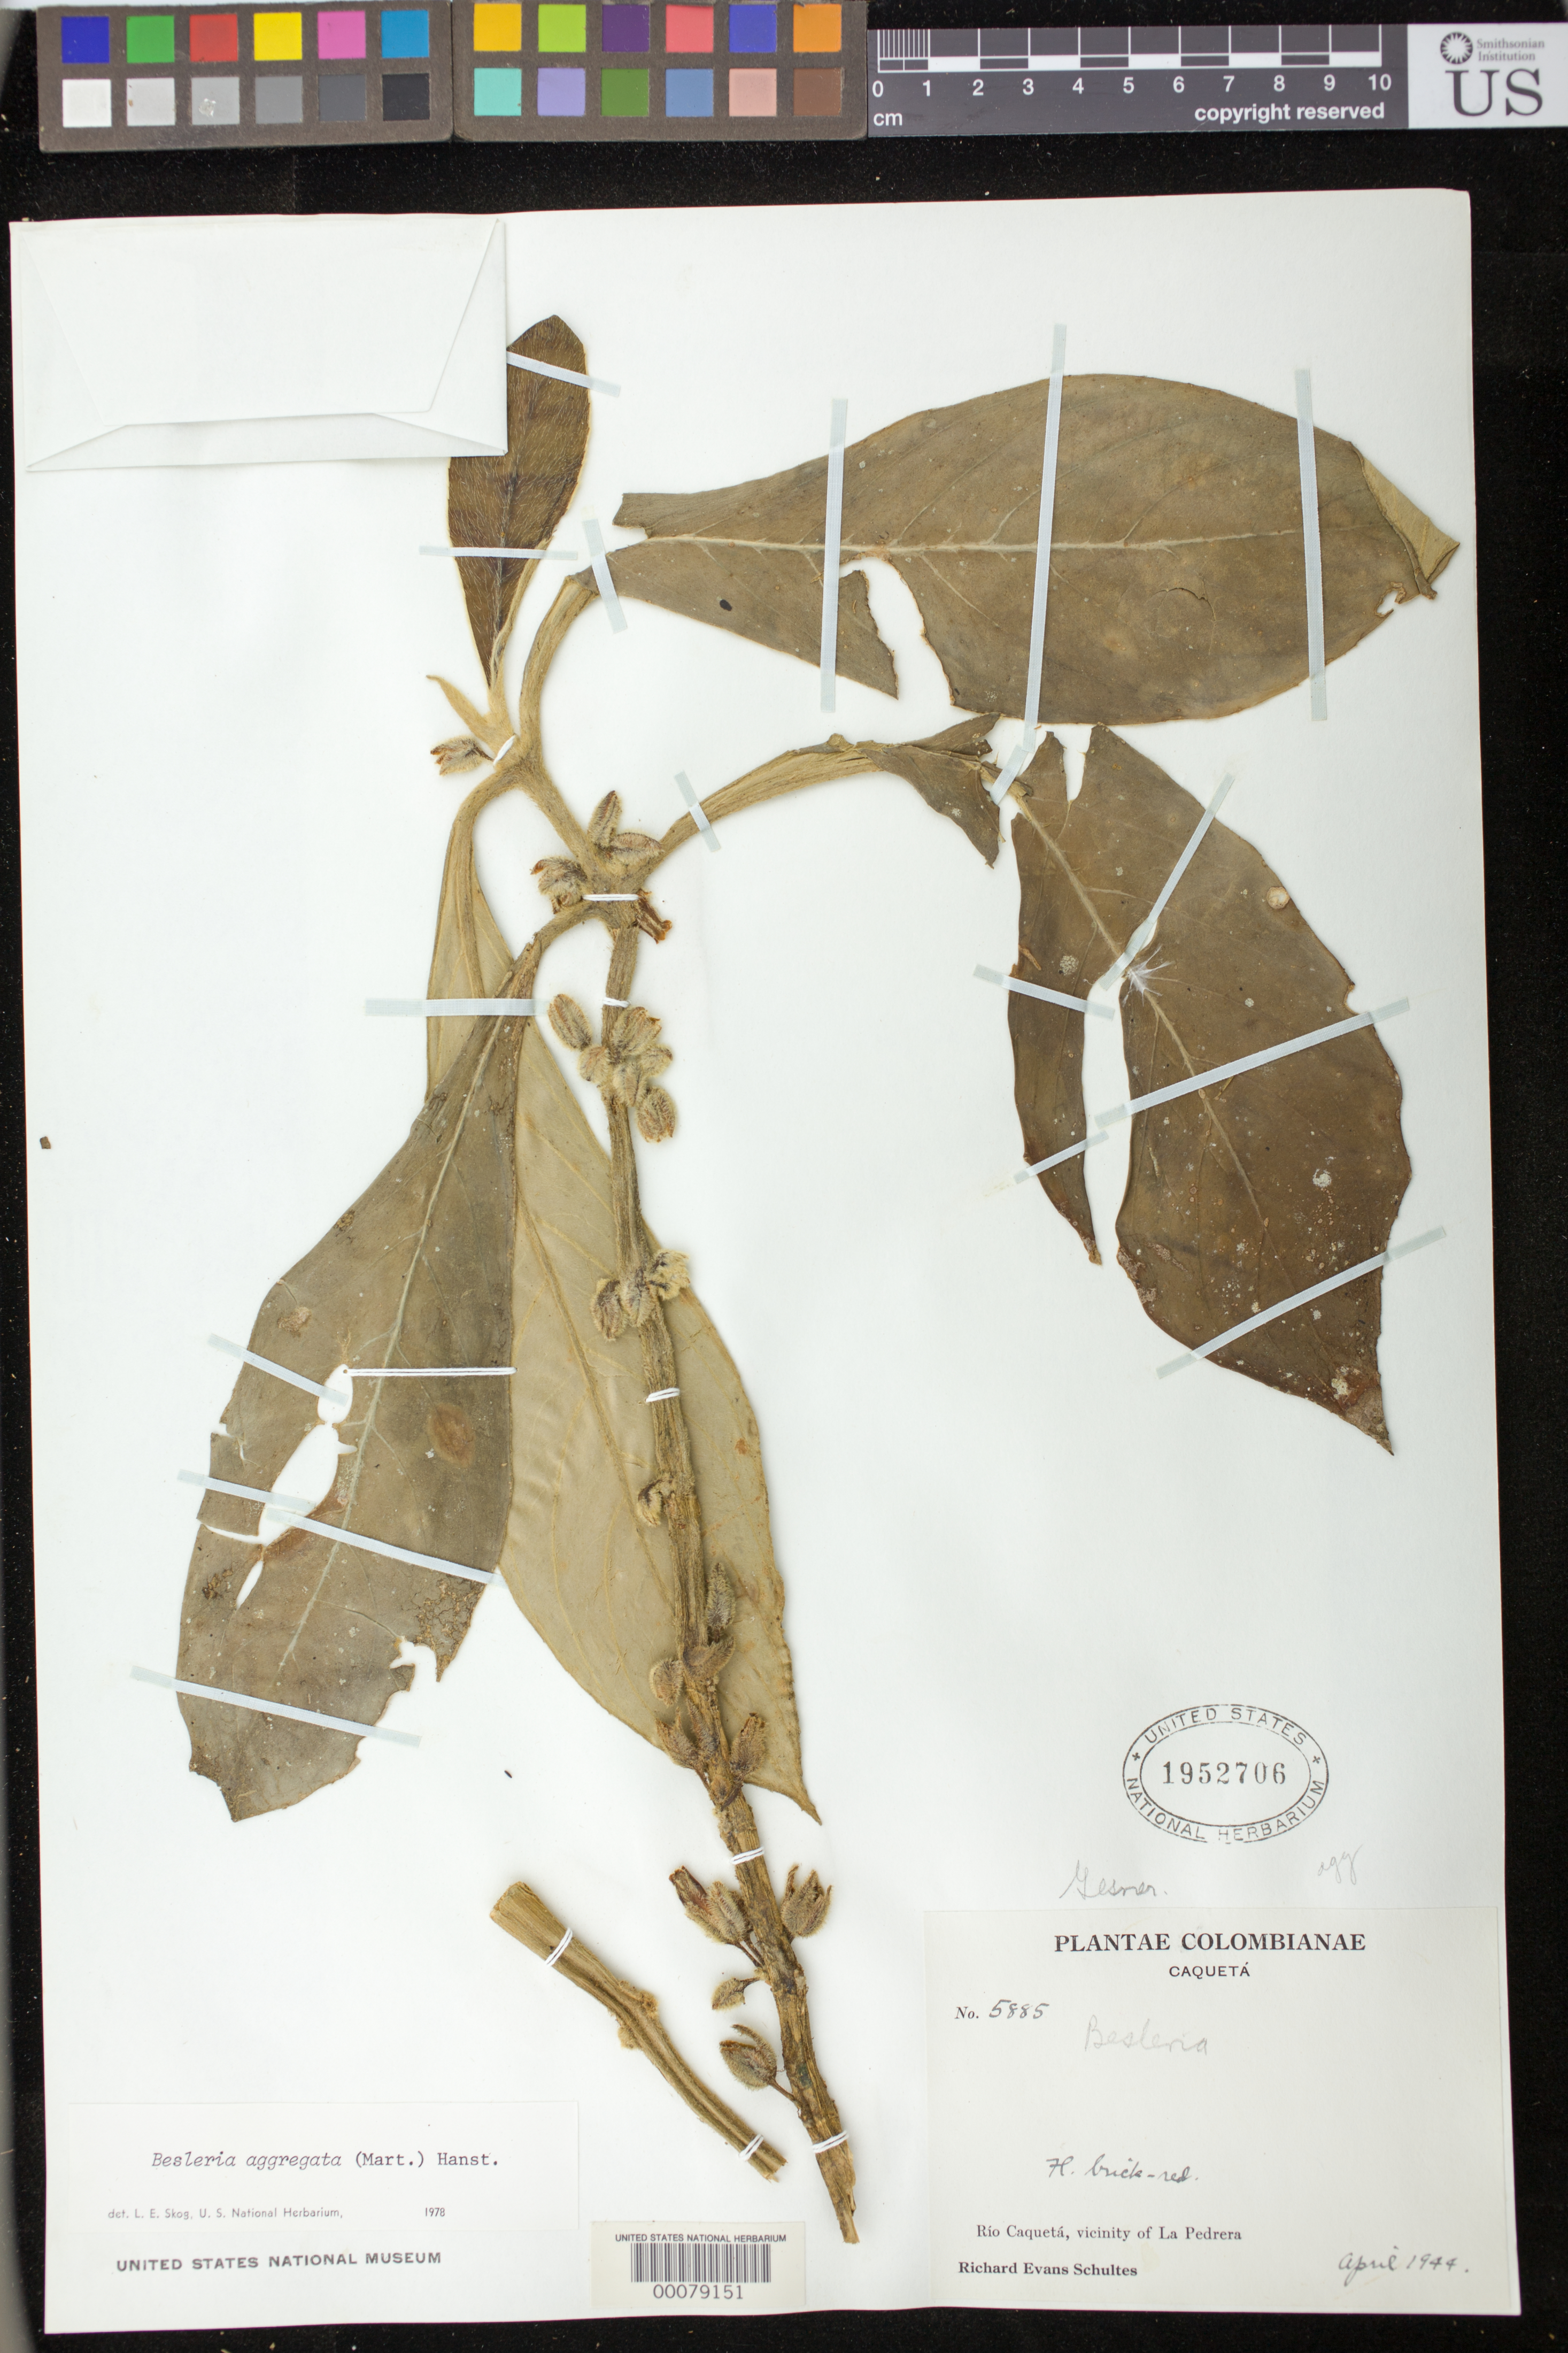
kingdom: Plantae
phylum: Tracheophyta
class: Magnoliopsida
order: Lamiales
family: Gesneriaceae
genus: Besleria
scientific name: Besleria aggregata var. semiannularis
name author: (C.V. Morton) C.V. Morton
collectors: R. E. Schultes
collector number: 5885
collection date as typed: Apr 1944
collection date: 1944-04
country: Colombia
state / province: Caquetá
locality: Rio Caqueta, vicinity of La Pedrera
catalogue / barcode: US 1952706